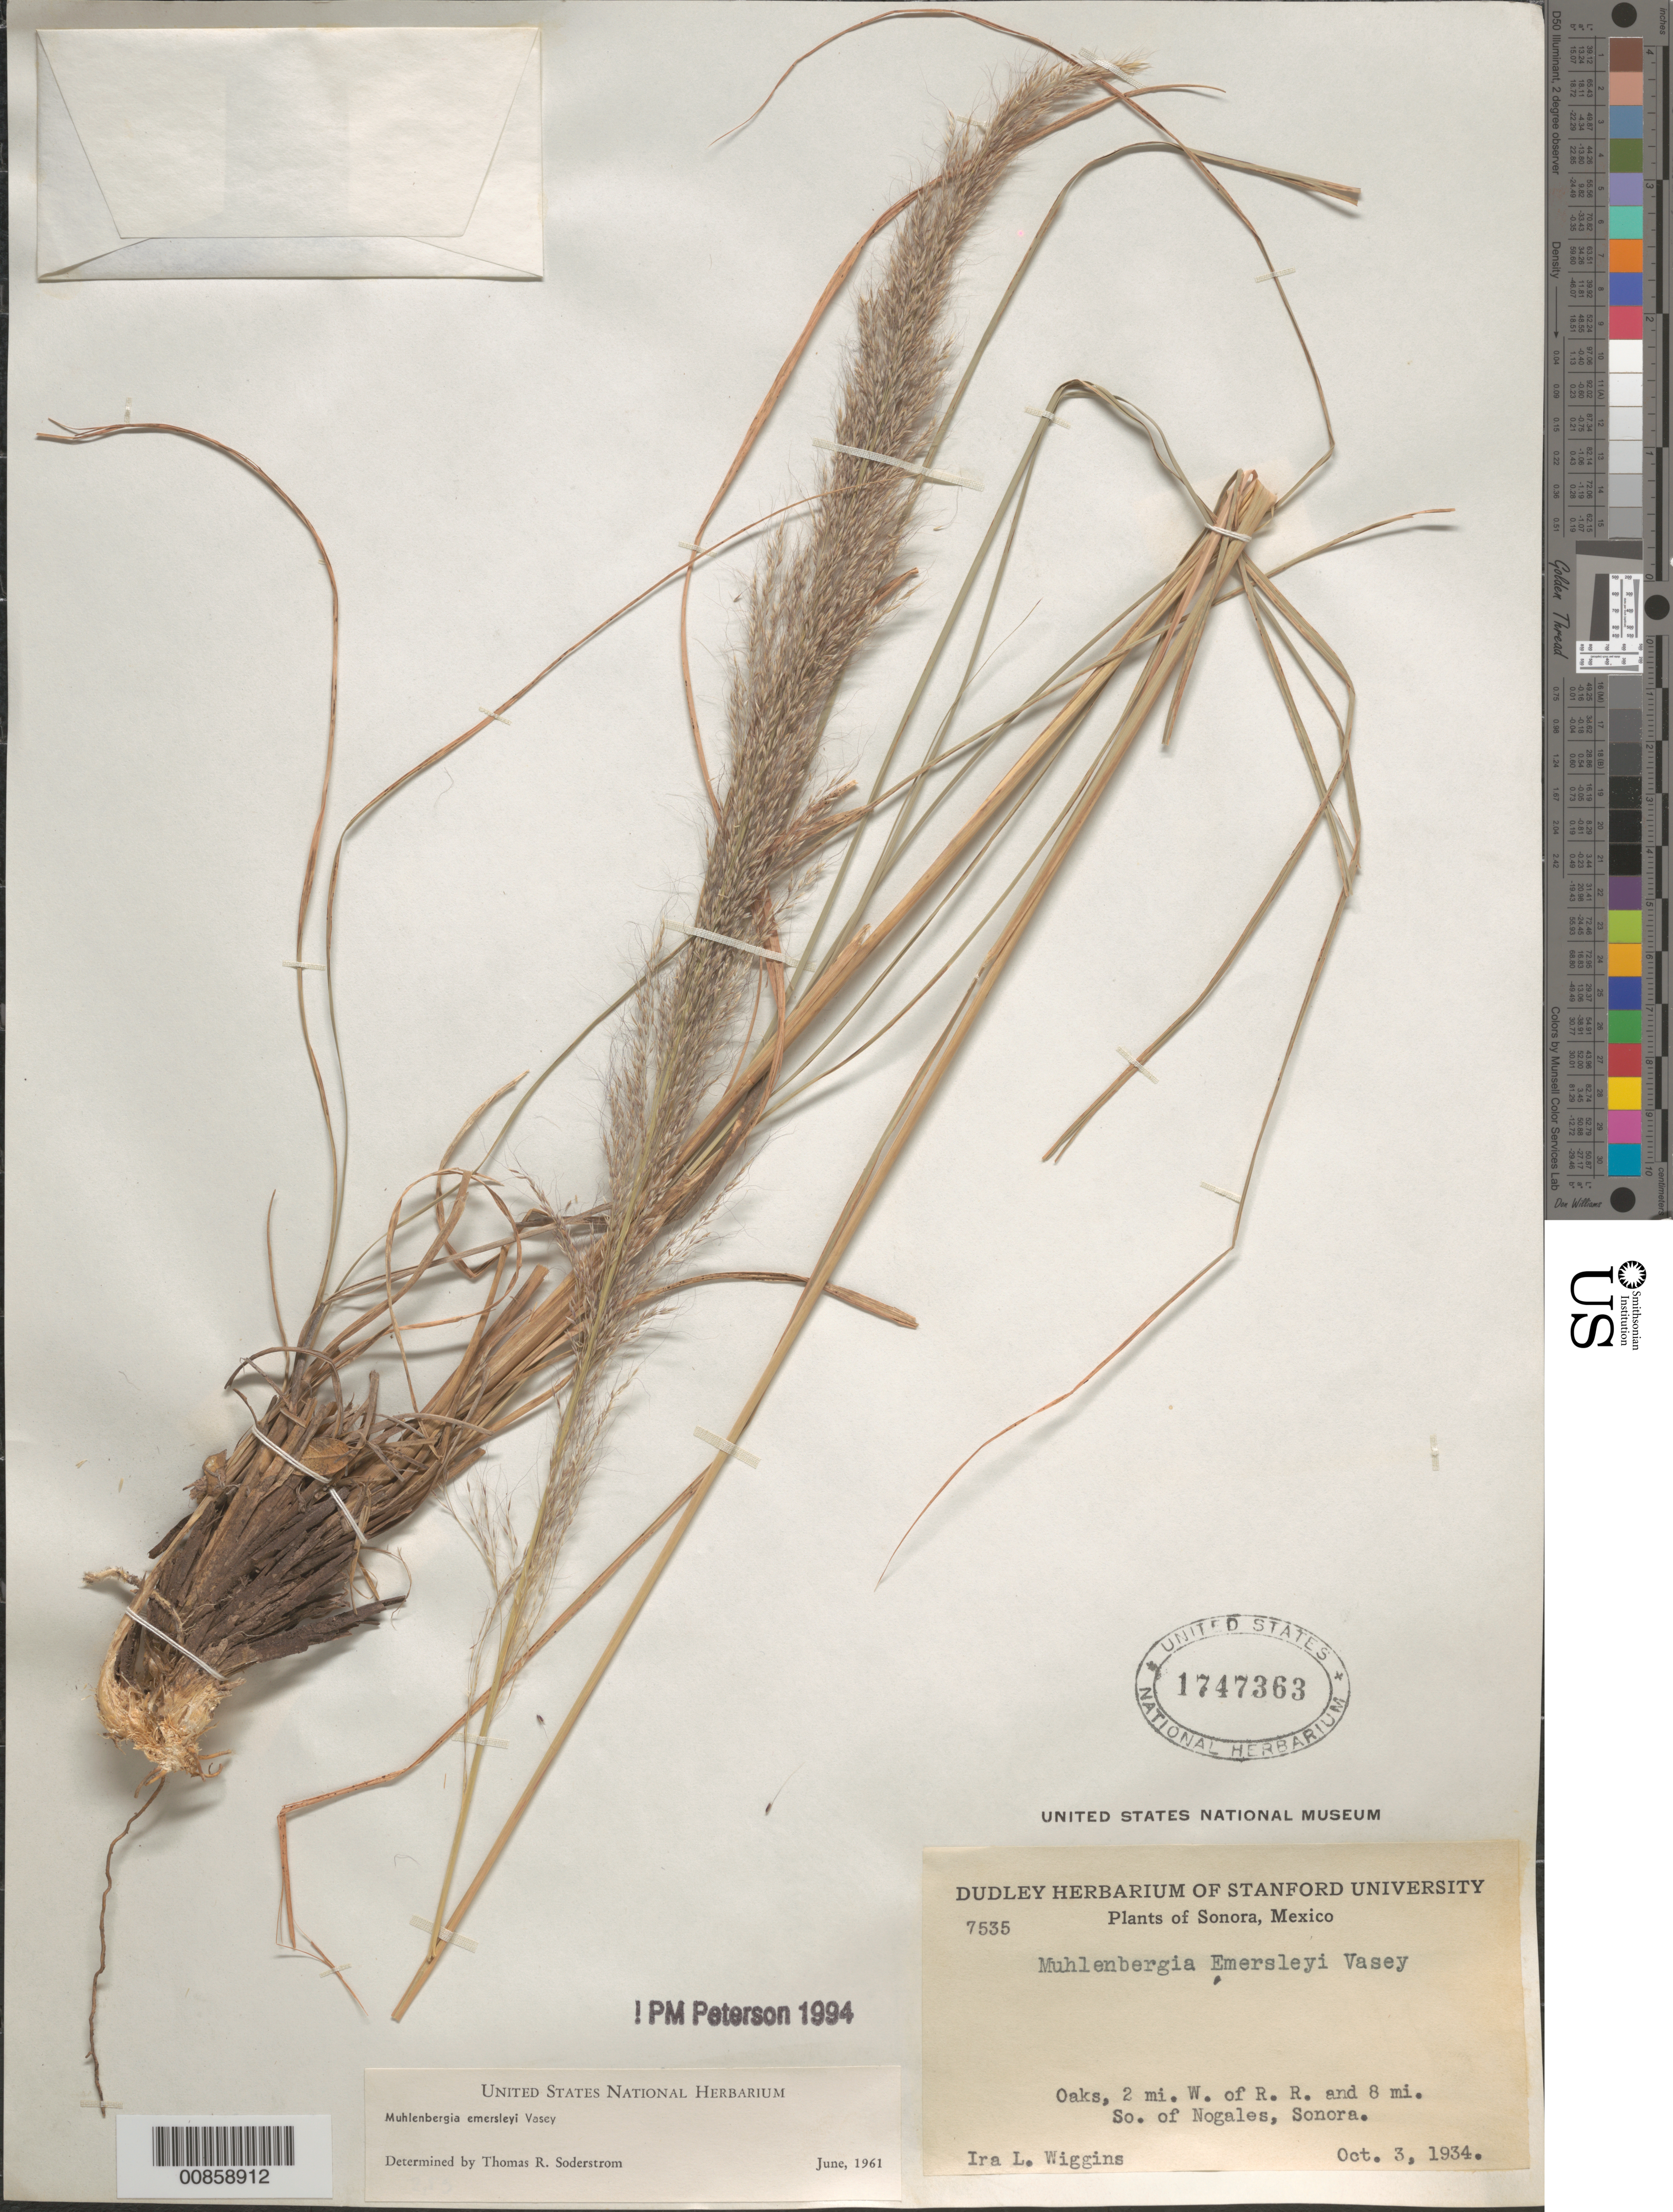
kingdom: Plantae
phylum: Tracheophyta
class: Liliopsida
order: Poales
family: Poaceae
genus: Muhlenbergia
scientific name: Muhlenbergia emersleyi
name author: Vasey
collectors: I. L. Wiggins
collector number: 7535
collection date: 1934-10-03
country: Mexico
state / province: Sonora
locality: Oaks, 2 mi. W. of R. R. and 8 mi. So. of Nogales.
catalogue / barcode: US 1747363